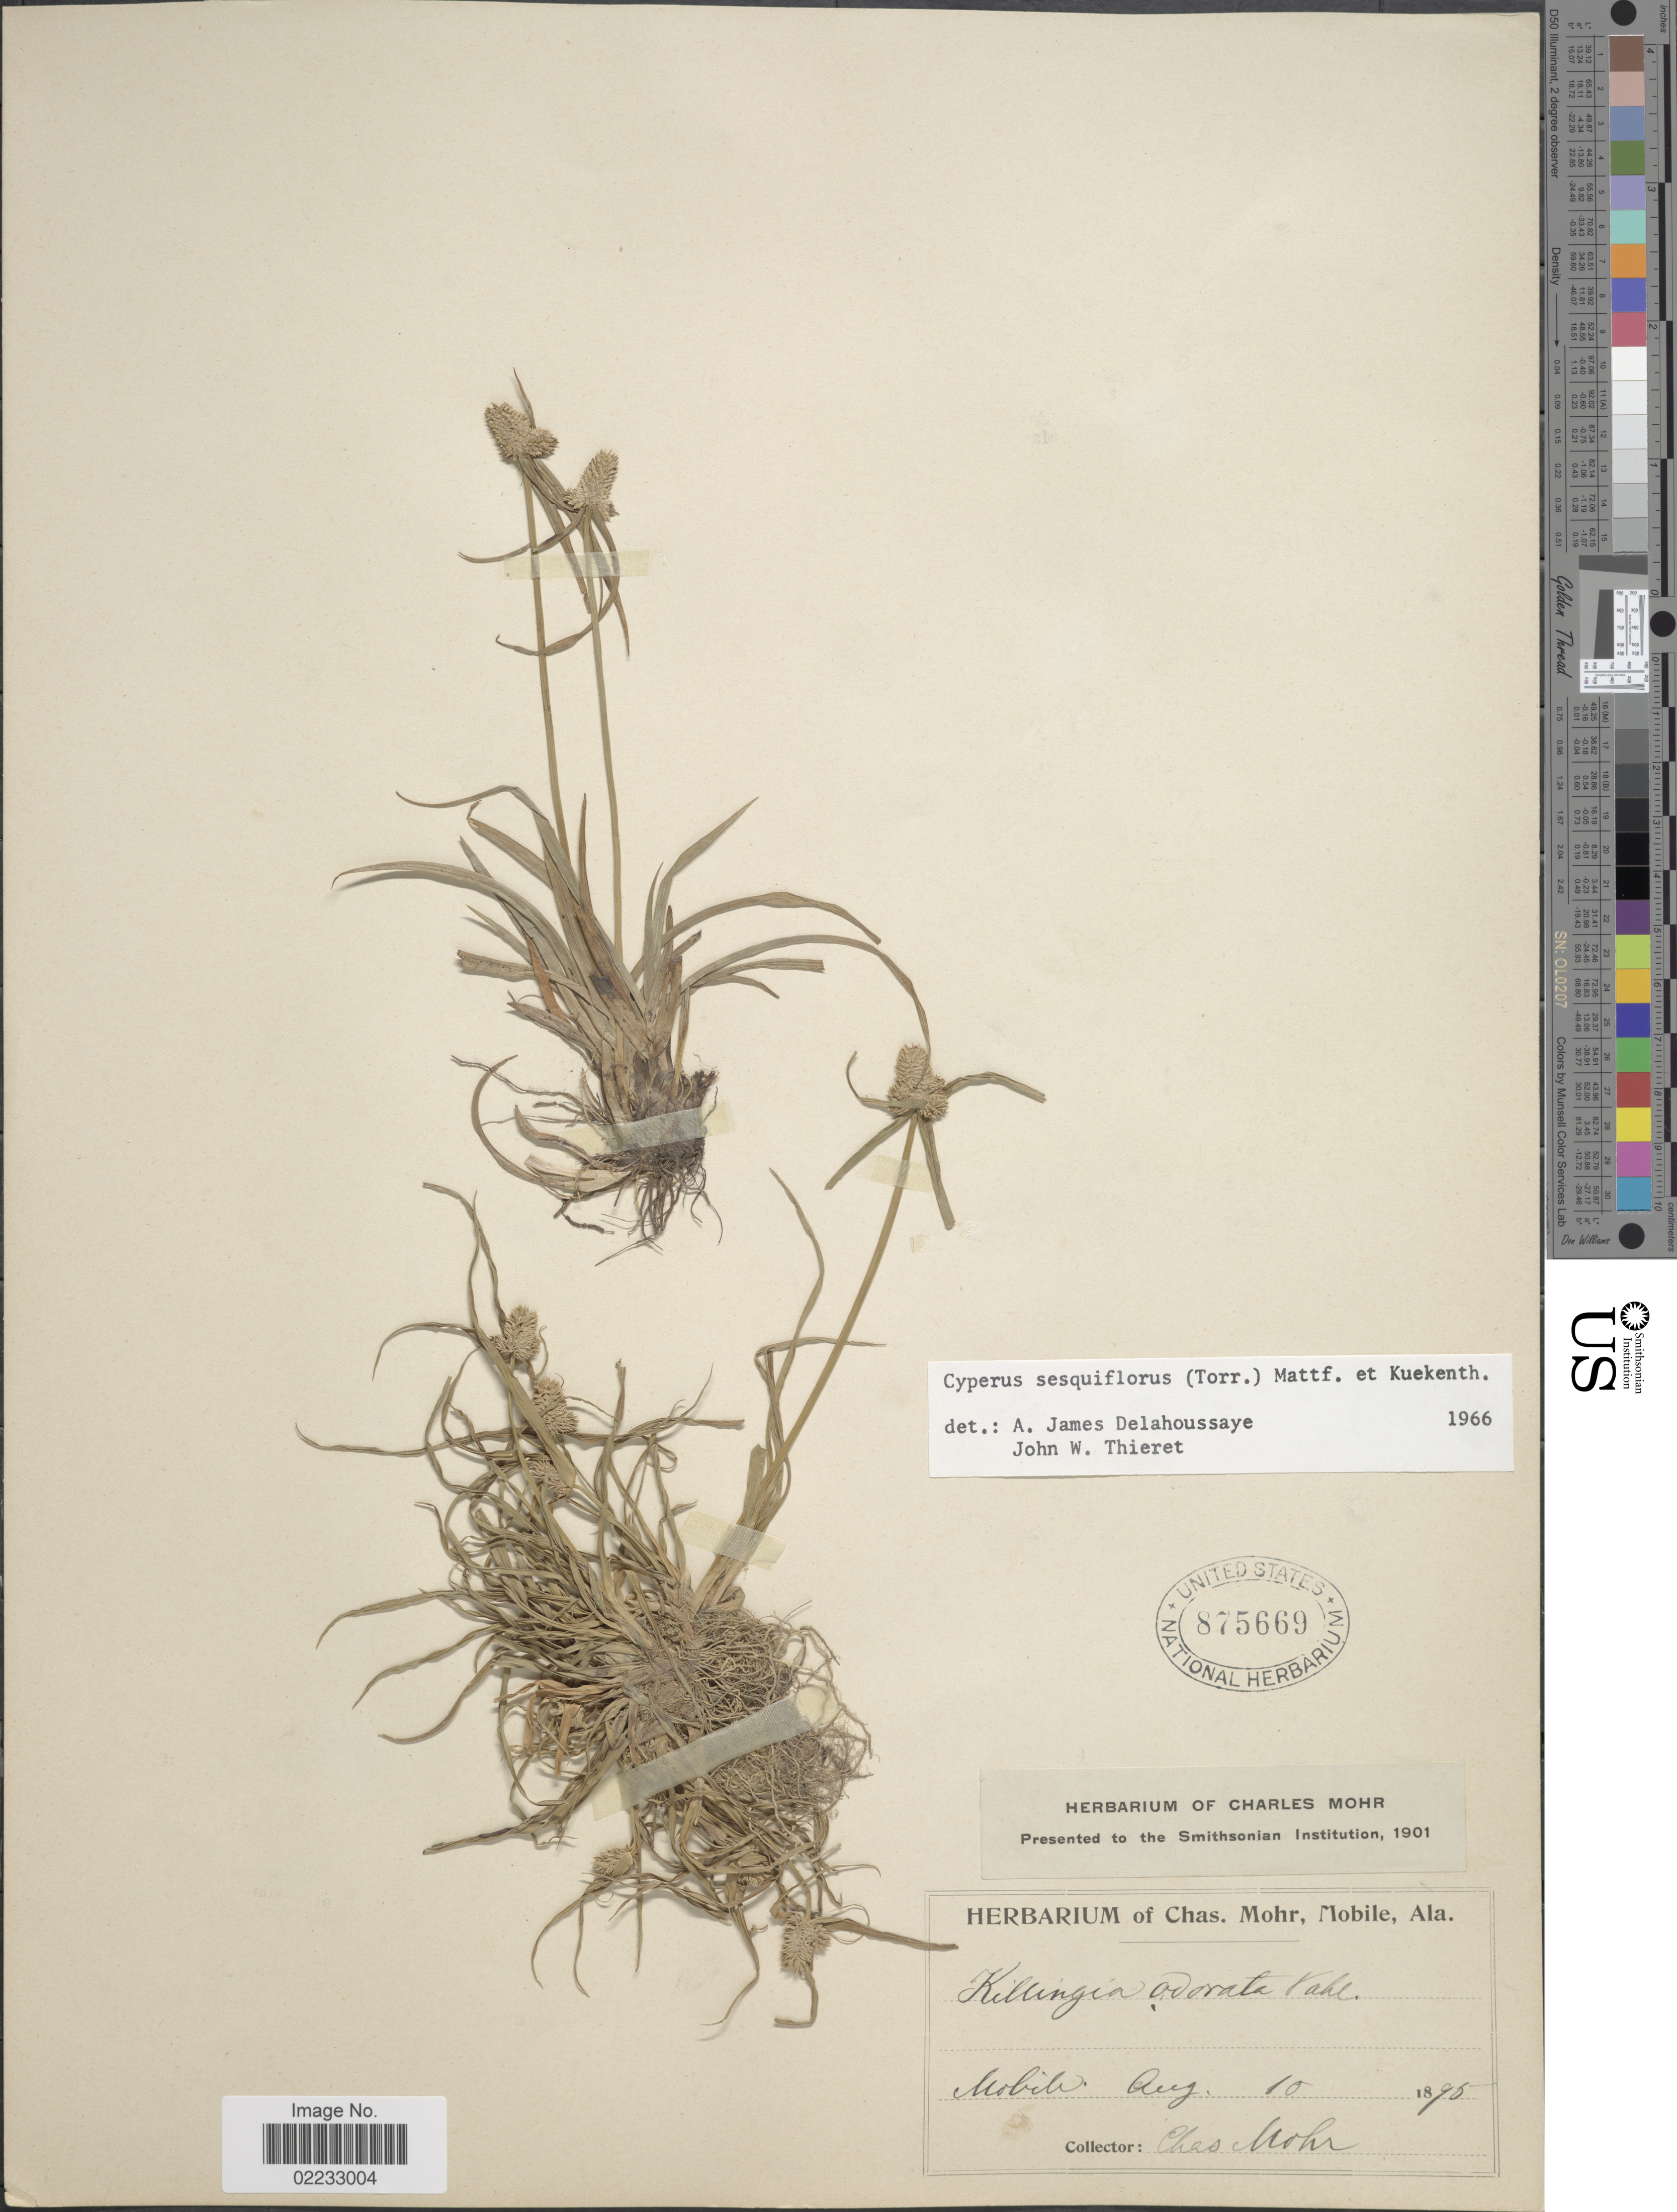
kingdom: Plantae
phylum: Tracheophyta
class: Liliopsida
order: Poales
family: Cyperaceae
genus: Cyperus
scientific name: Cyperus sesquiflorus subsp. sesquiflorus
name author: (Torr.) Mattf. & Kük.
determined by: Strong, M. T., (US), Smithsonian Institution - National Museum of Natural History (UNITED STATES)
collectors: Mohr, C. T. (herbarium)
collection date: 1895-08-10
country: United States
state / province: Alabama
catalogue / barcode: US 875669